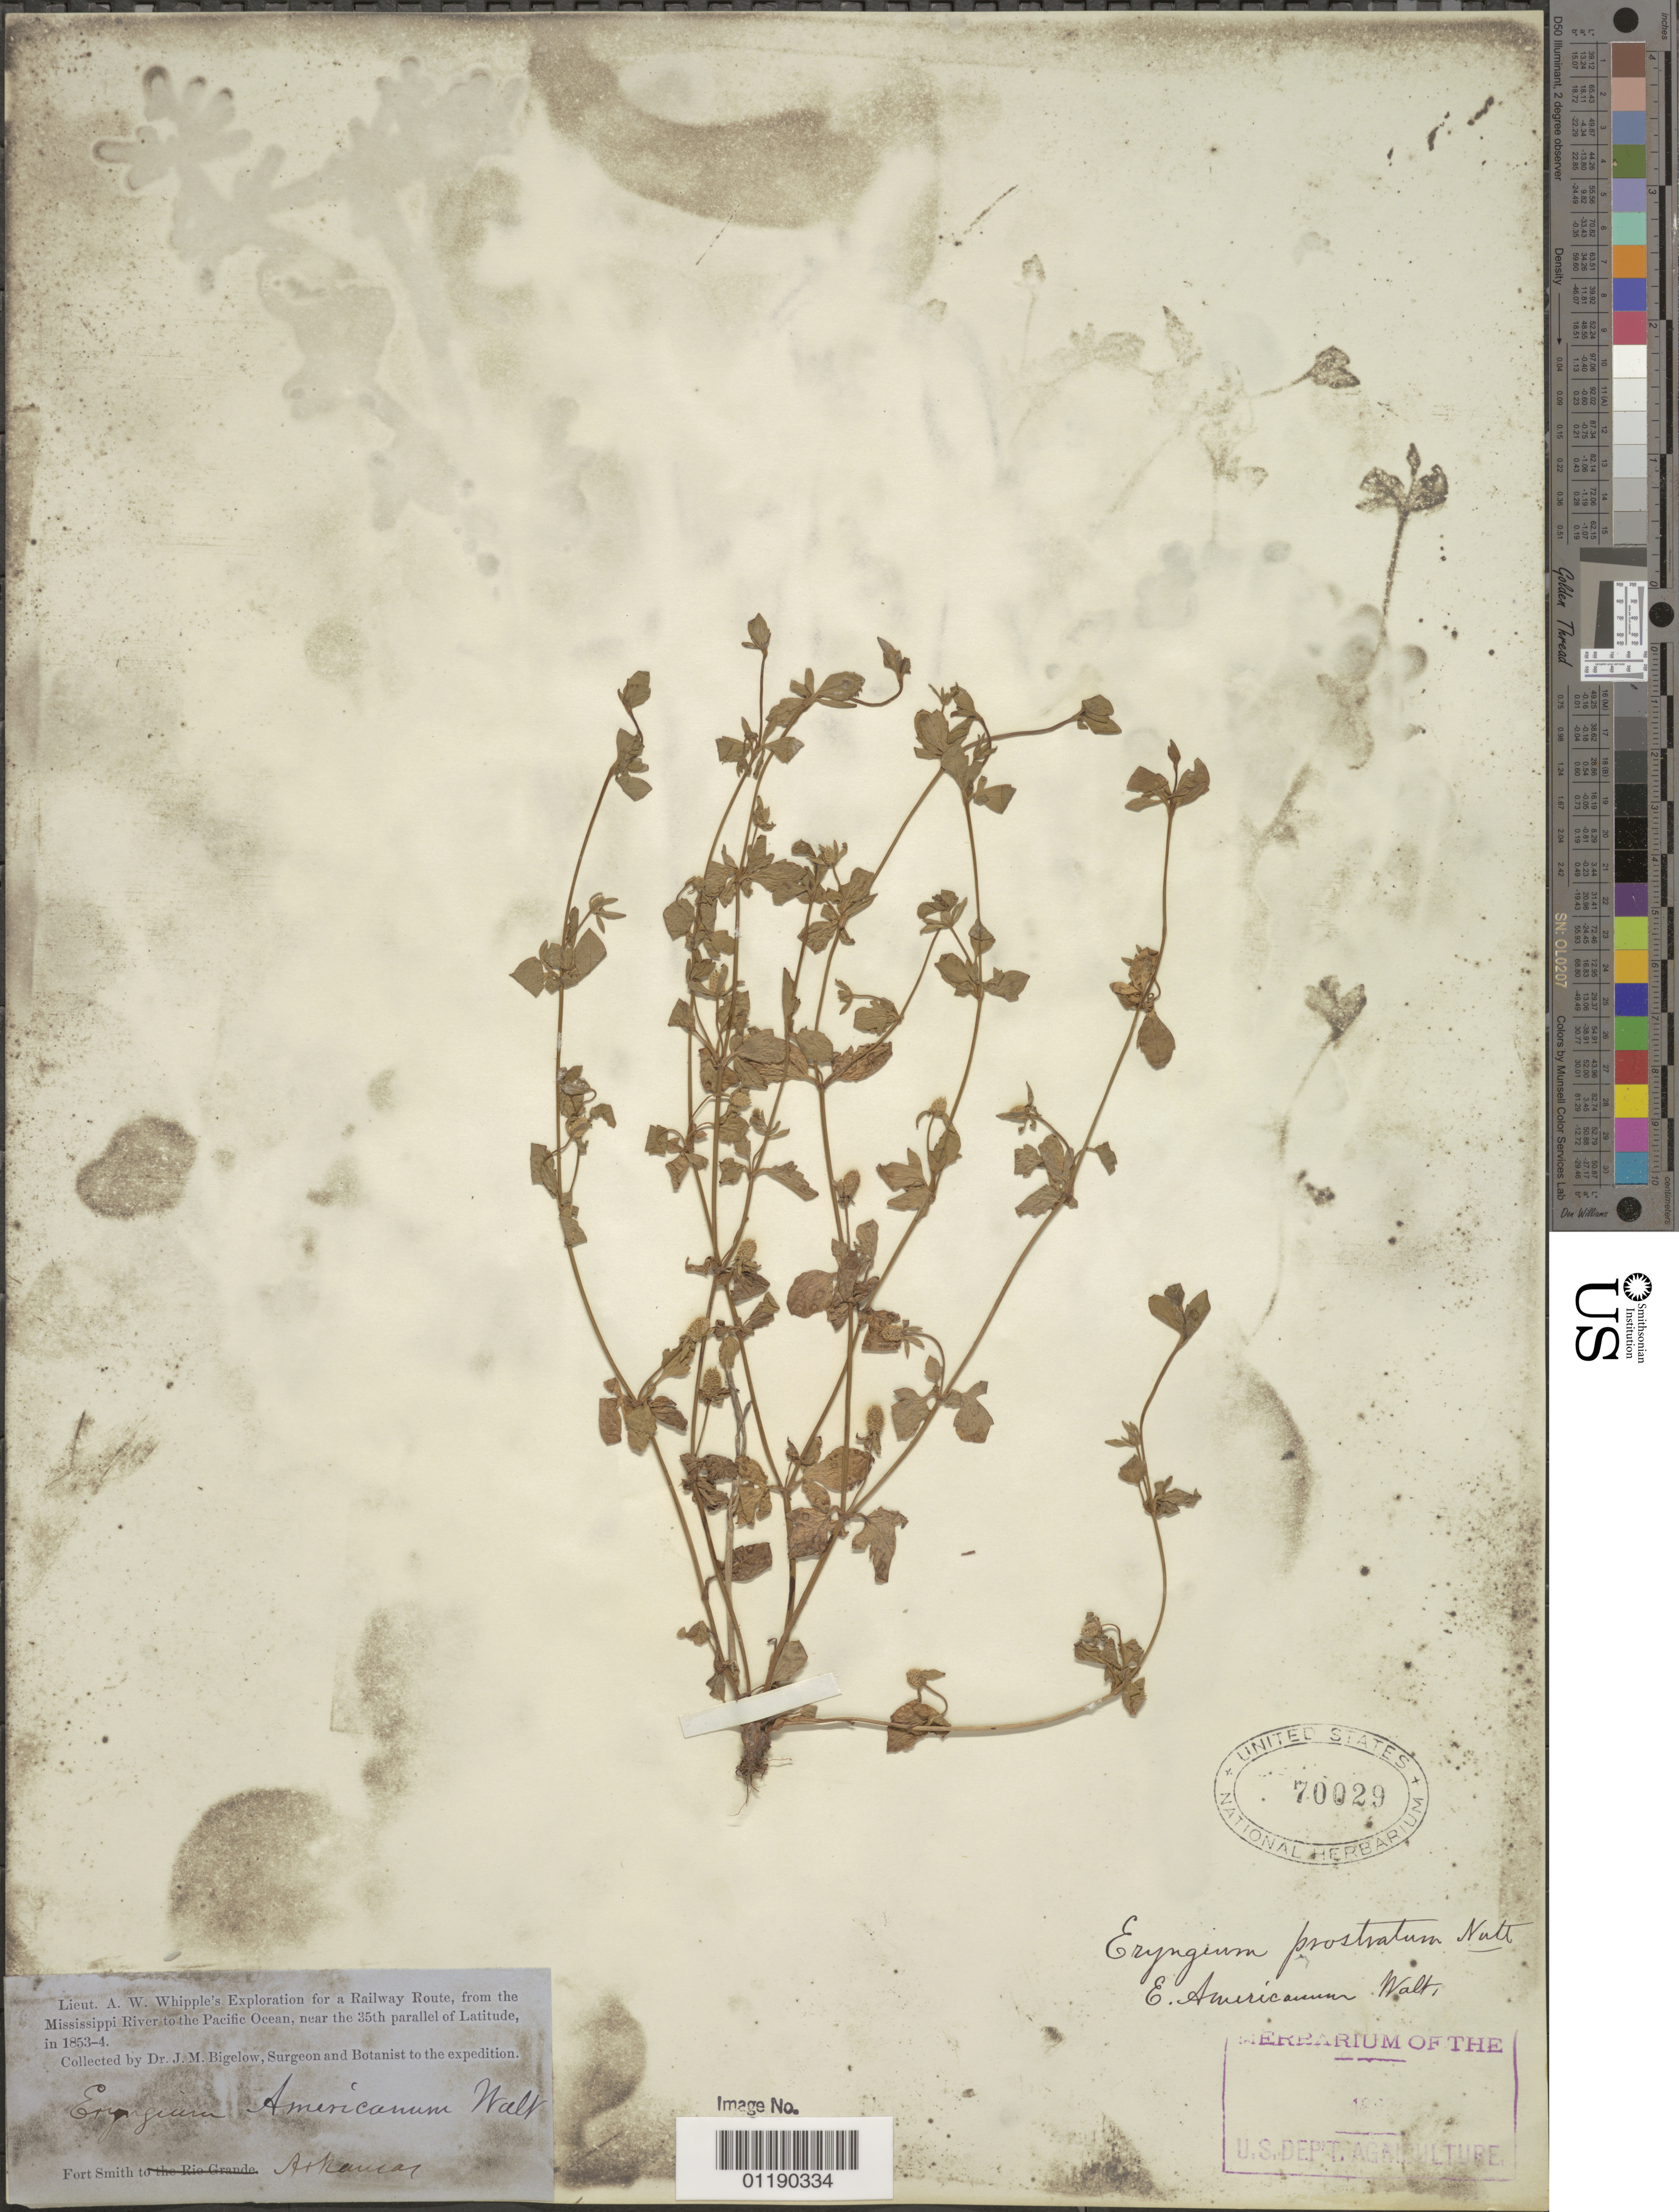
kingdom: Plantae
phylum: Tracheophyta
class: Magnoliopsida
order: Apiales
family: Apiaceae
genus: Eryngium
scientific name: Eryngium prostratum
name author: Nutt. ex DC.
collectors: J. M. Bigelow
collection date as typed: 1853 to -- --- 1854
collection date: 1853/1854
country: United States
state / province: Arkansas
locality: Fort Smith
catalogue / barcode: US 70029